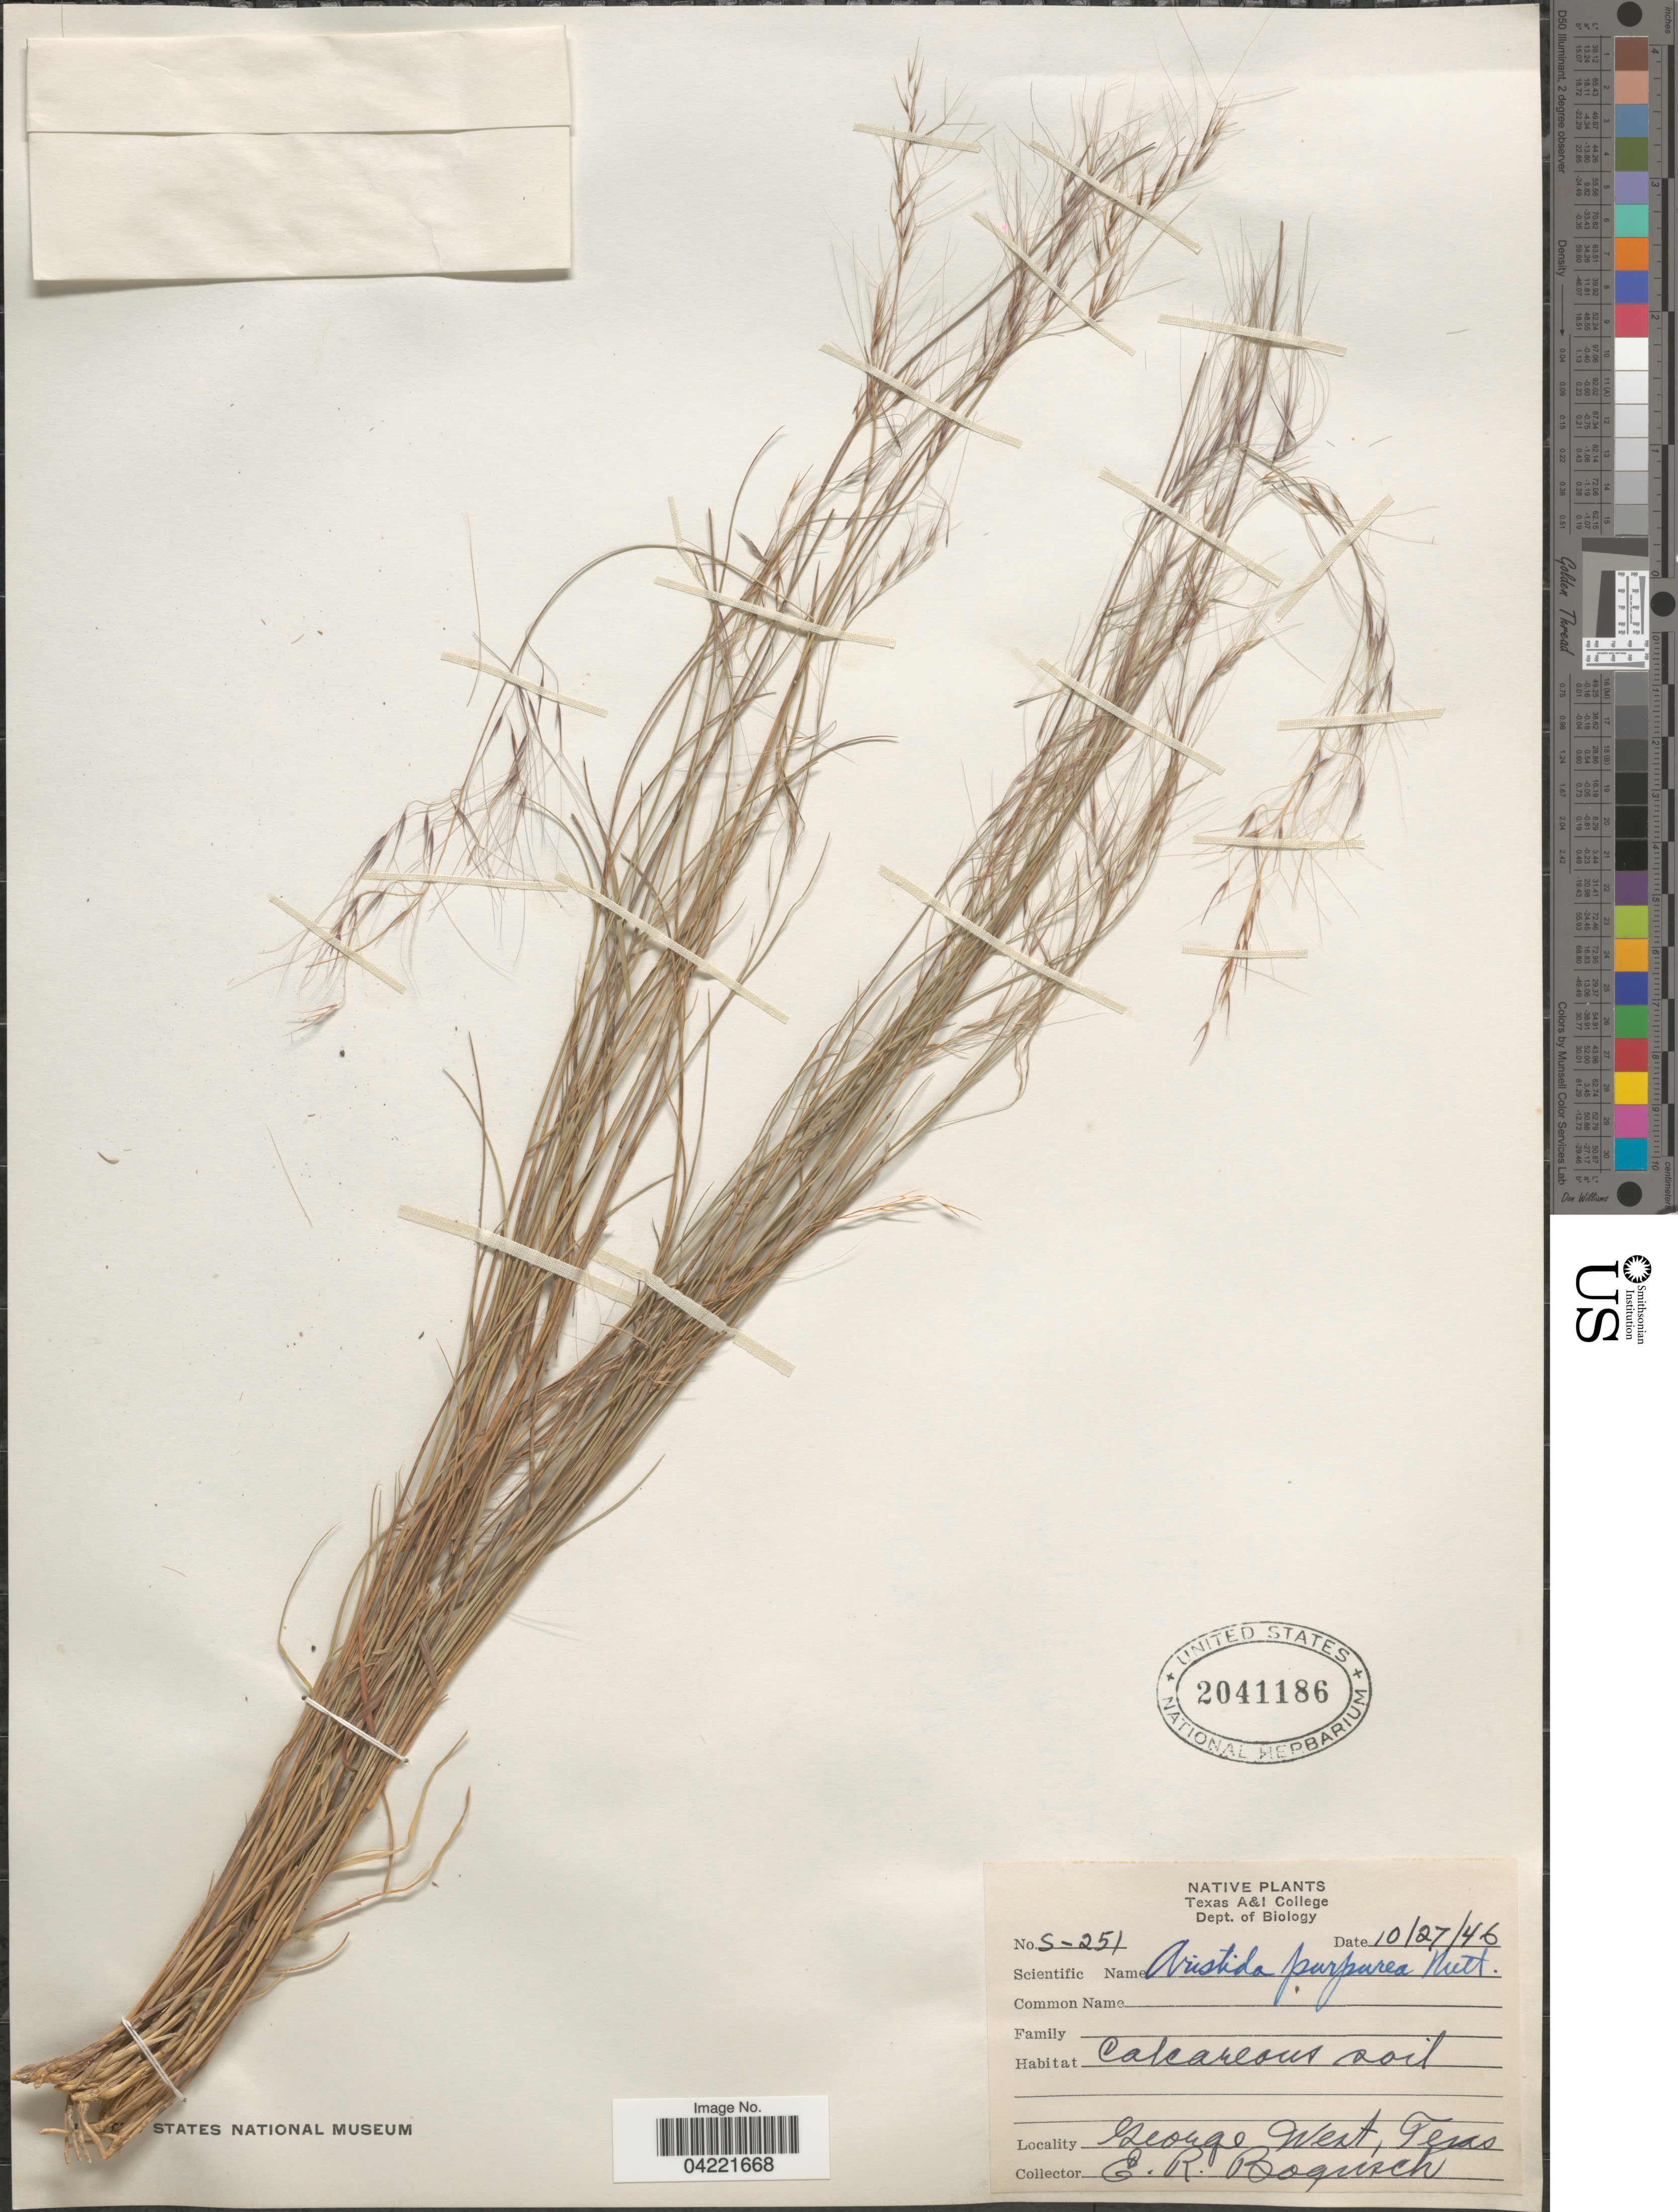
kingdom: Plantae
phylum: Tracheophyta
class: Liliopsida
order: Poales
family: Poaceae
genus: Aristida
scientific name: Aristida purpurea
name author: Nutt.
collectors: E. Boqusch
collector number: S-251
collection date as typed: Transcribed d/m/y: 27/10/46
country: United States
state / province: Texas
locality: George West.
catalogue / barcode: US 2041186